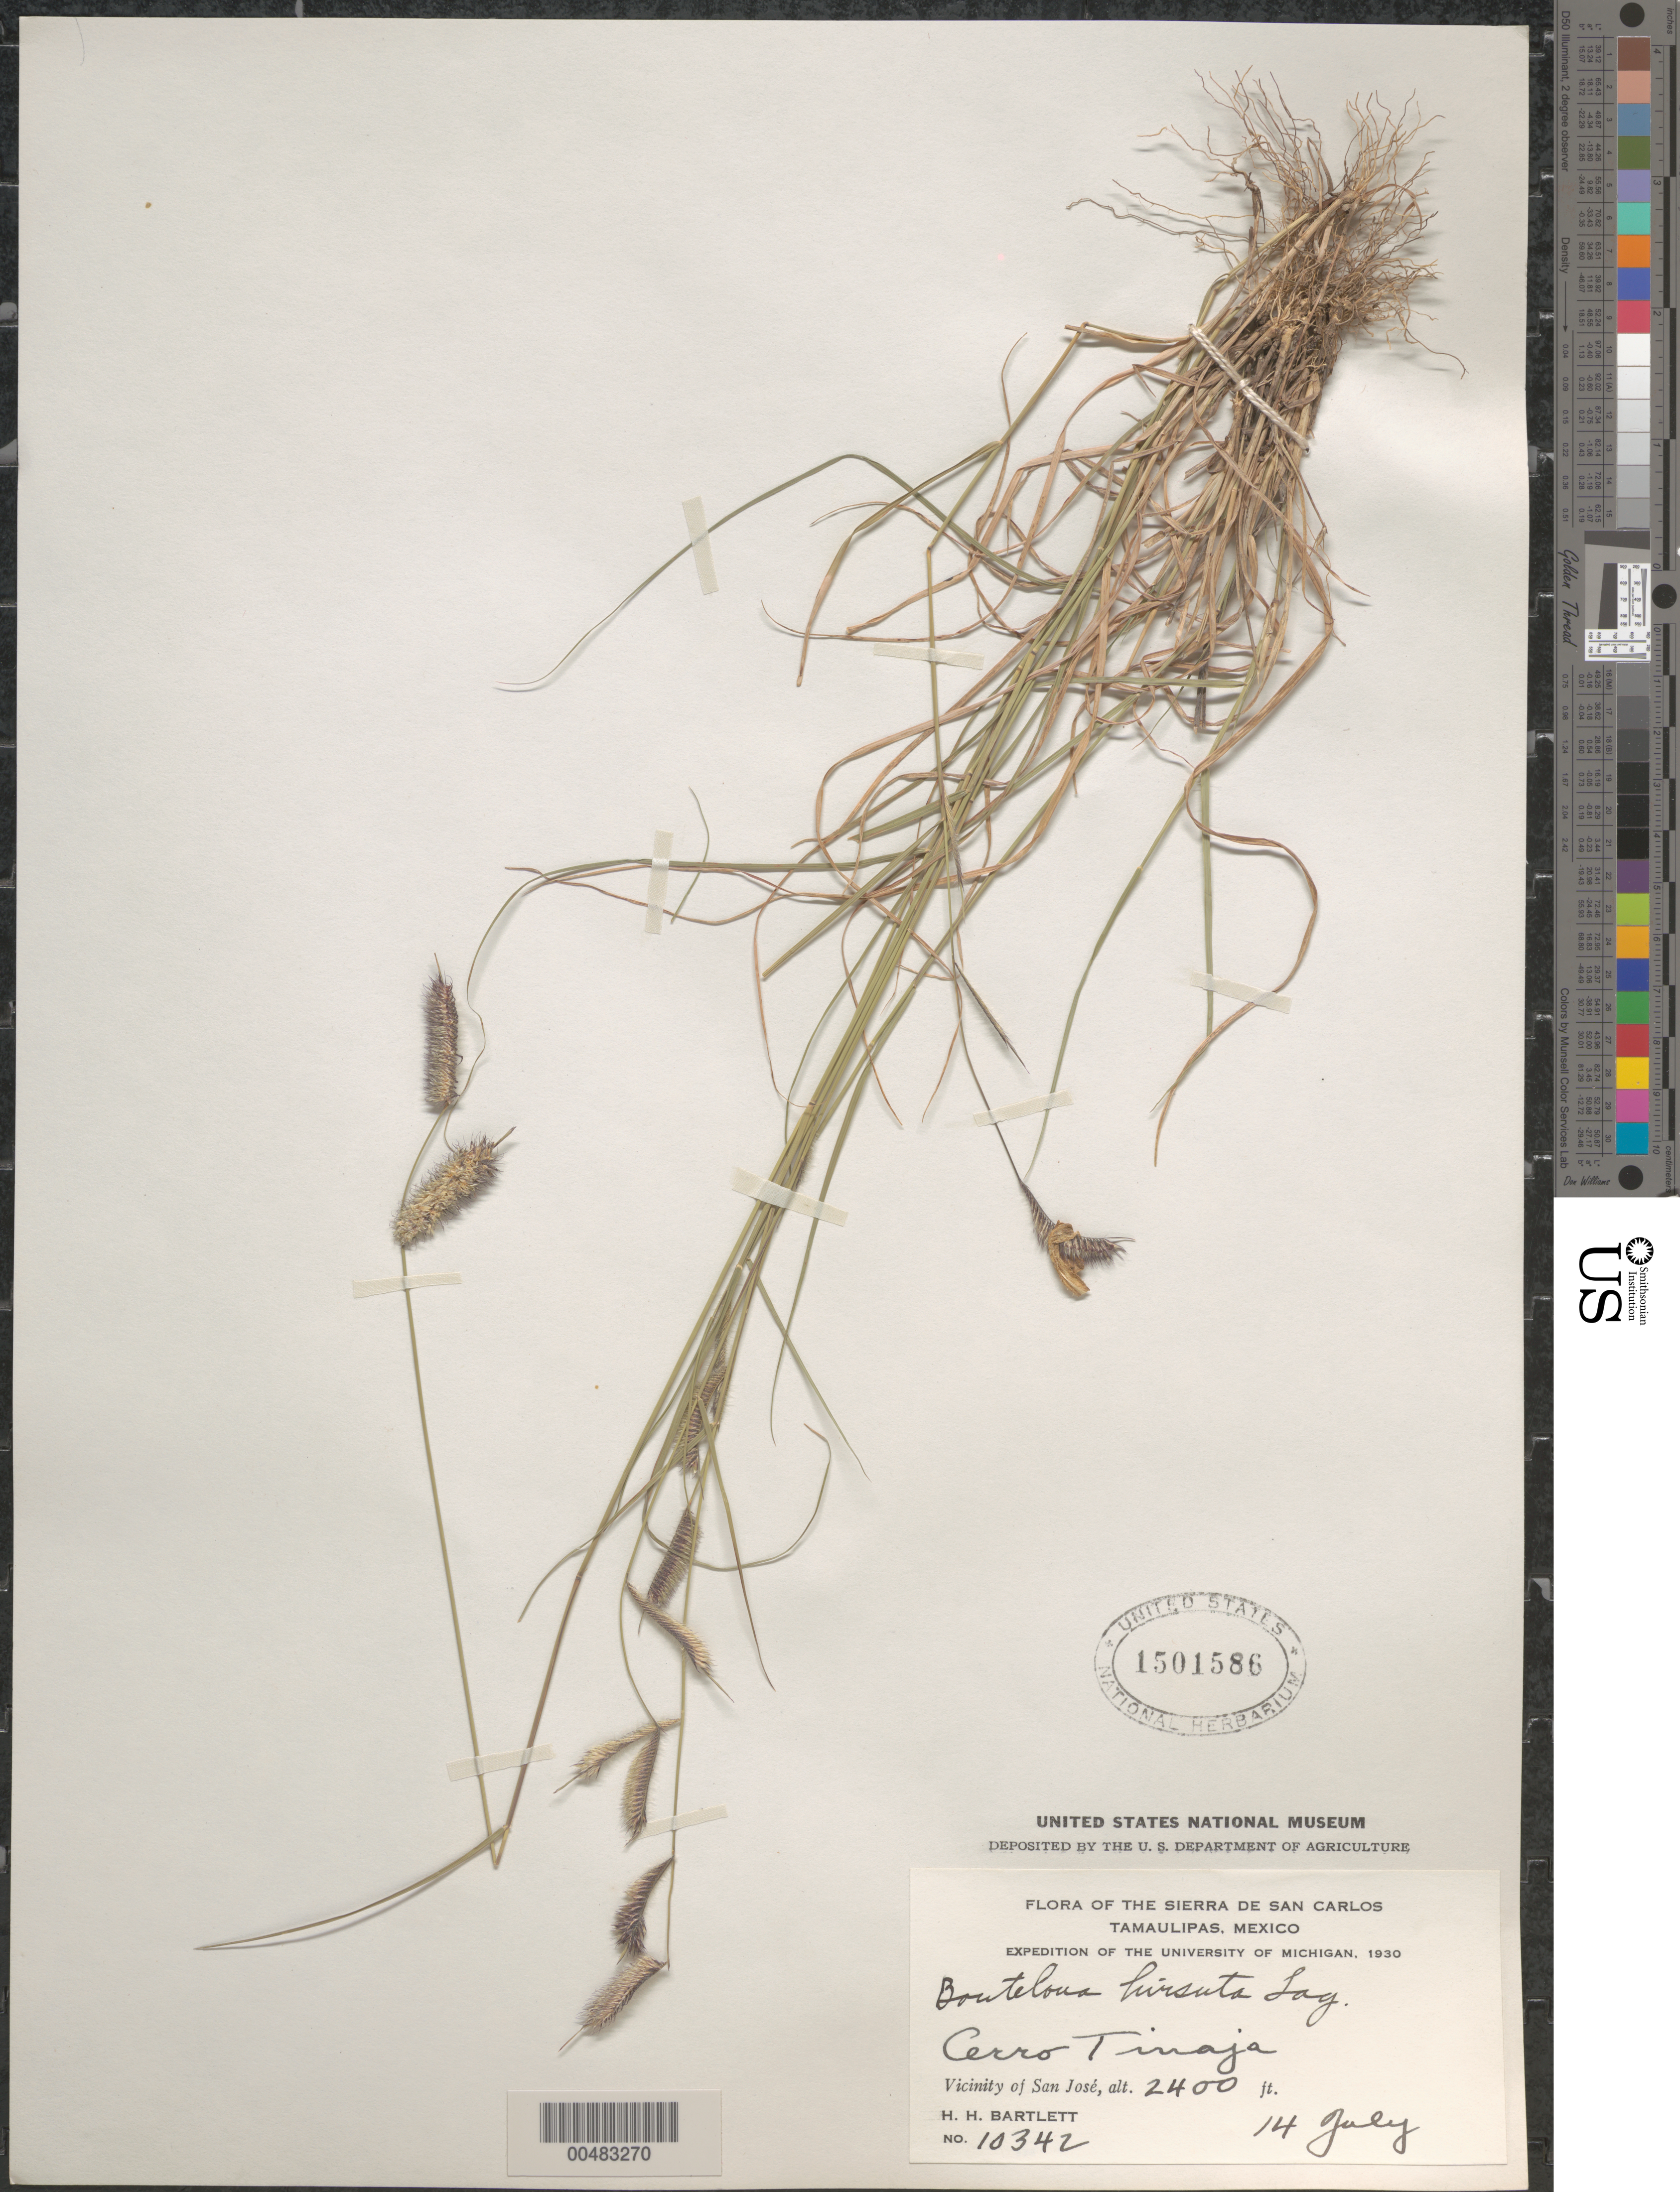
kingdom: Plantae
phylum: Tracheophyta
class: Liliopsida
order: Poales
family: Poaceae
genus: Bouteloua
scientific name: Bouteloua hirsuta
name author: Lag.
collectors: H. H. Bartlett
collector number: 10342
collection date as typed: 14 Jul 1930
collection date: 1930-07-14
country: Mexico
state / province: Tamaulipas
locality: Vicinity of San José, Cerro Tinaja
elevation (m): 732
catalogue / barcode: US 1501586